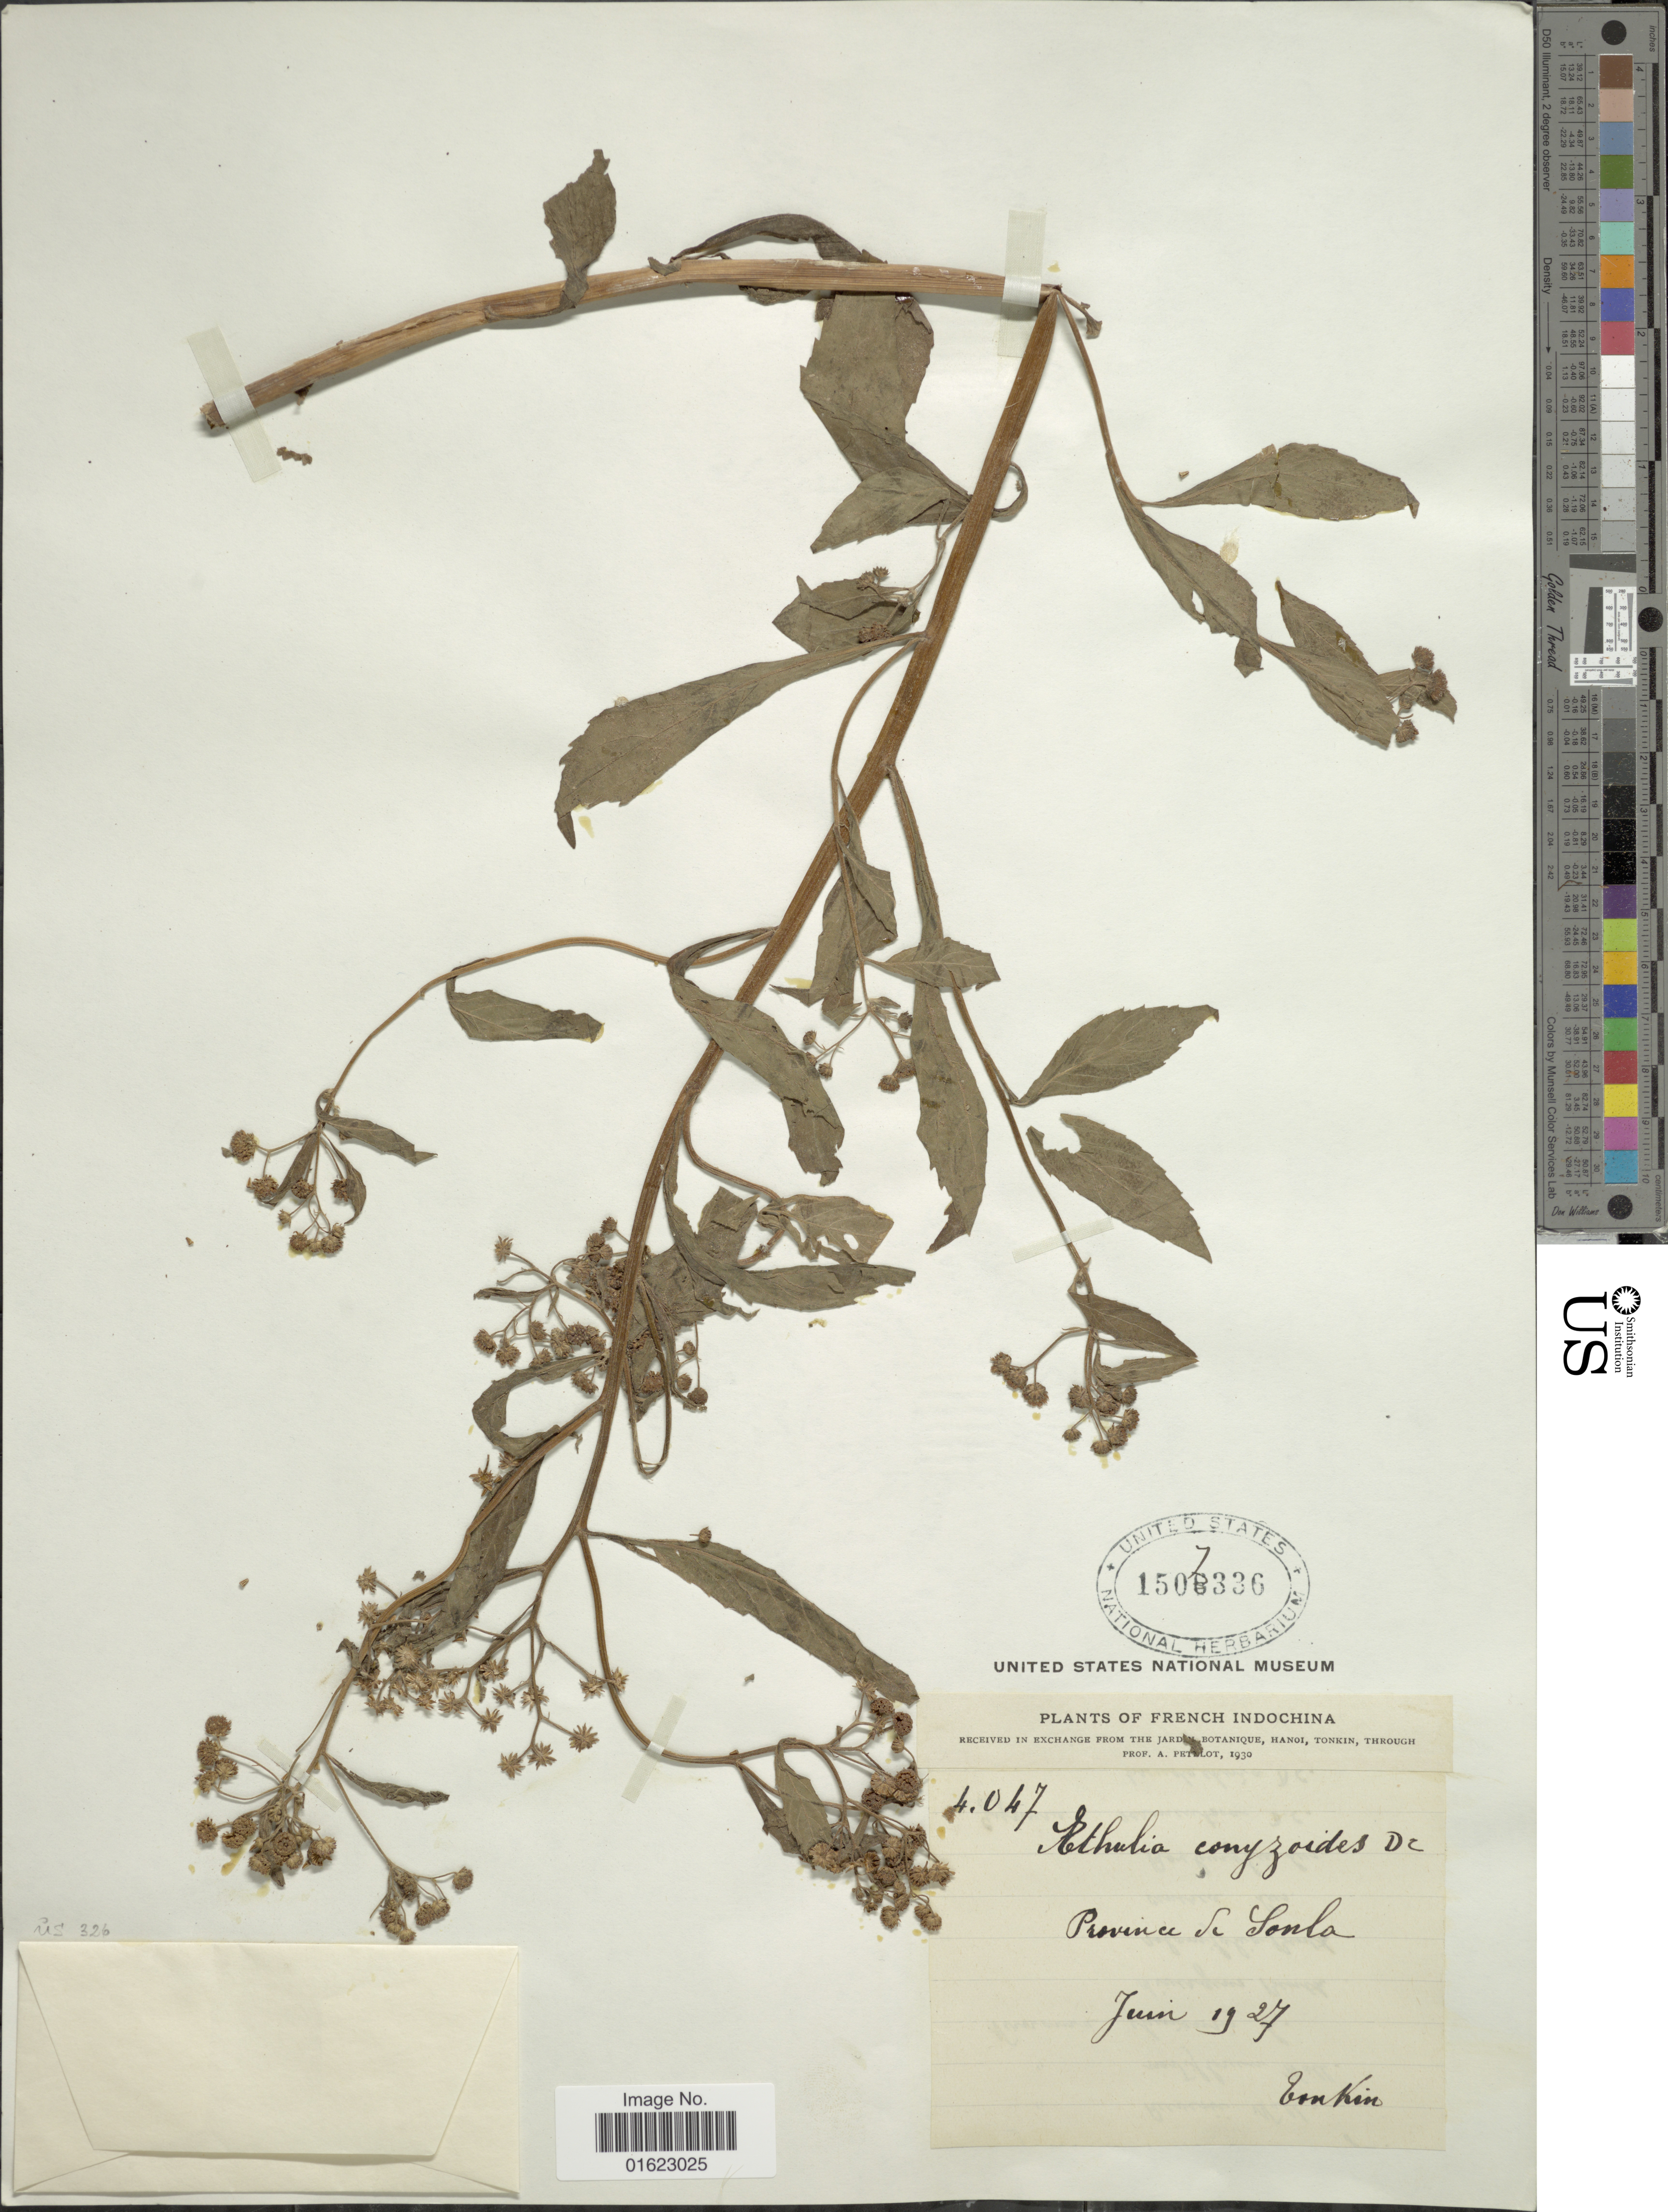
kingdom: Plantae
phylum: Tracheophyta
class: Magnoliopsida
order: Asterales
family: Asteraceae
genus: Ethulia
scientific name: Ethulia conyzoides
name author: L. f.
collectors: A. Petelot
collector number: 4047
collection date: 1927-06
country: Vietnam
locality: French Indochina, Tonkin. Province de Sonla.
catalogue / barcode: US 1057336